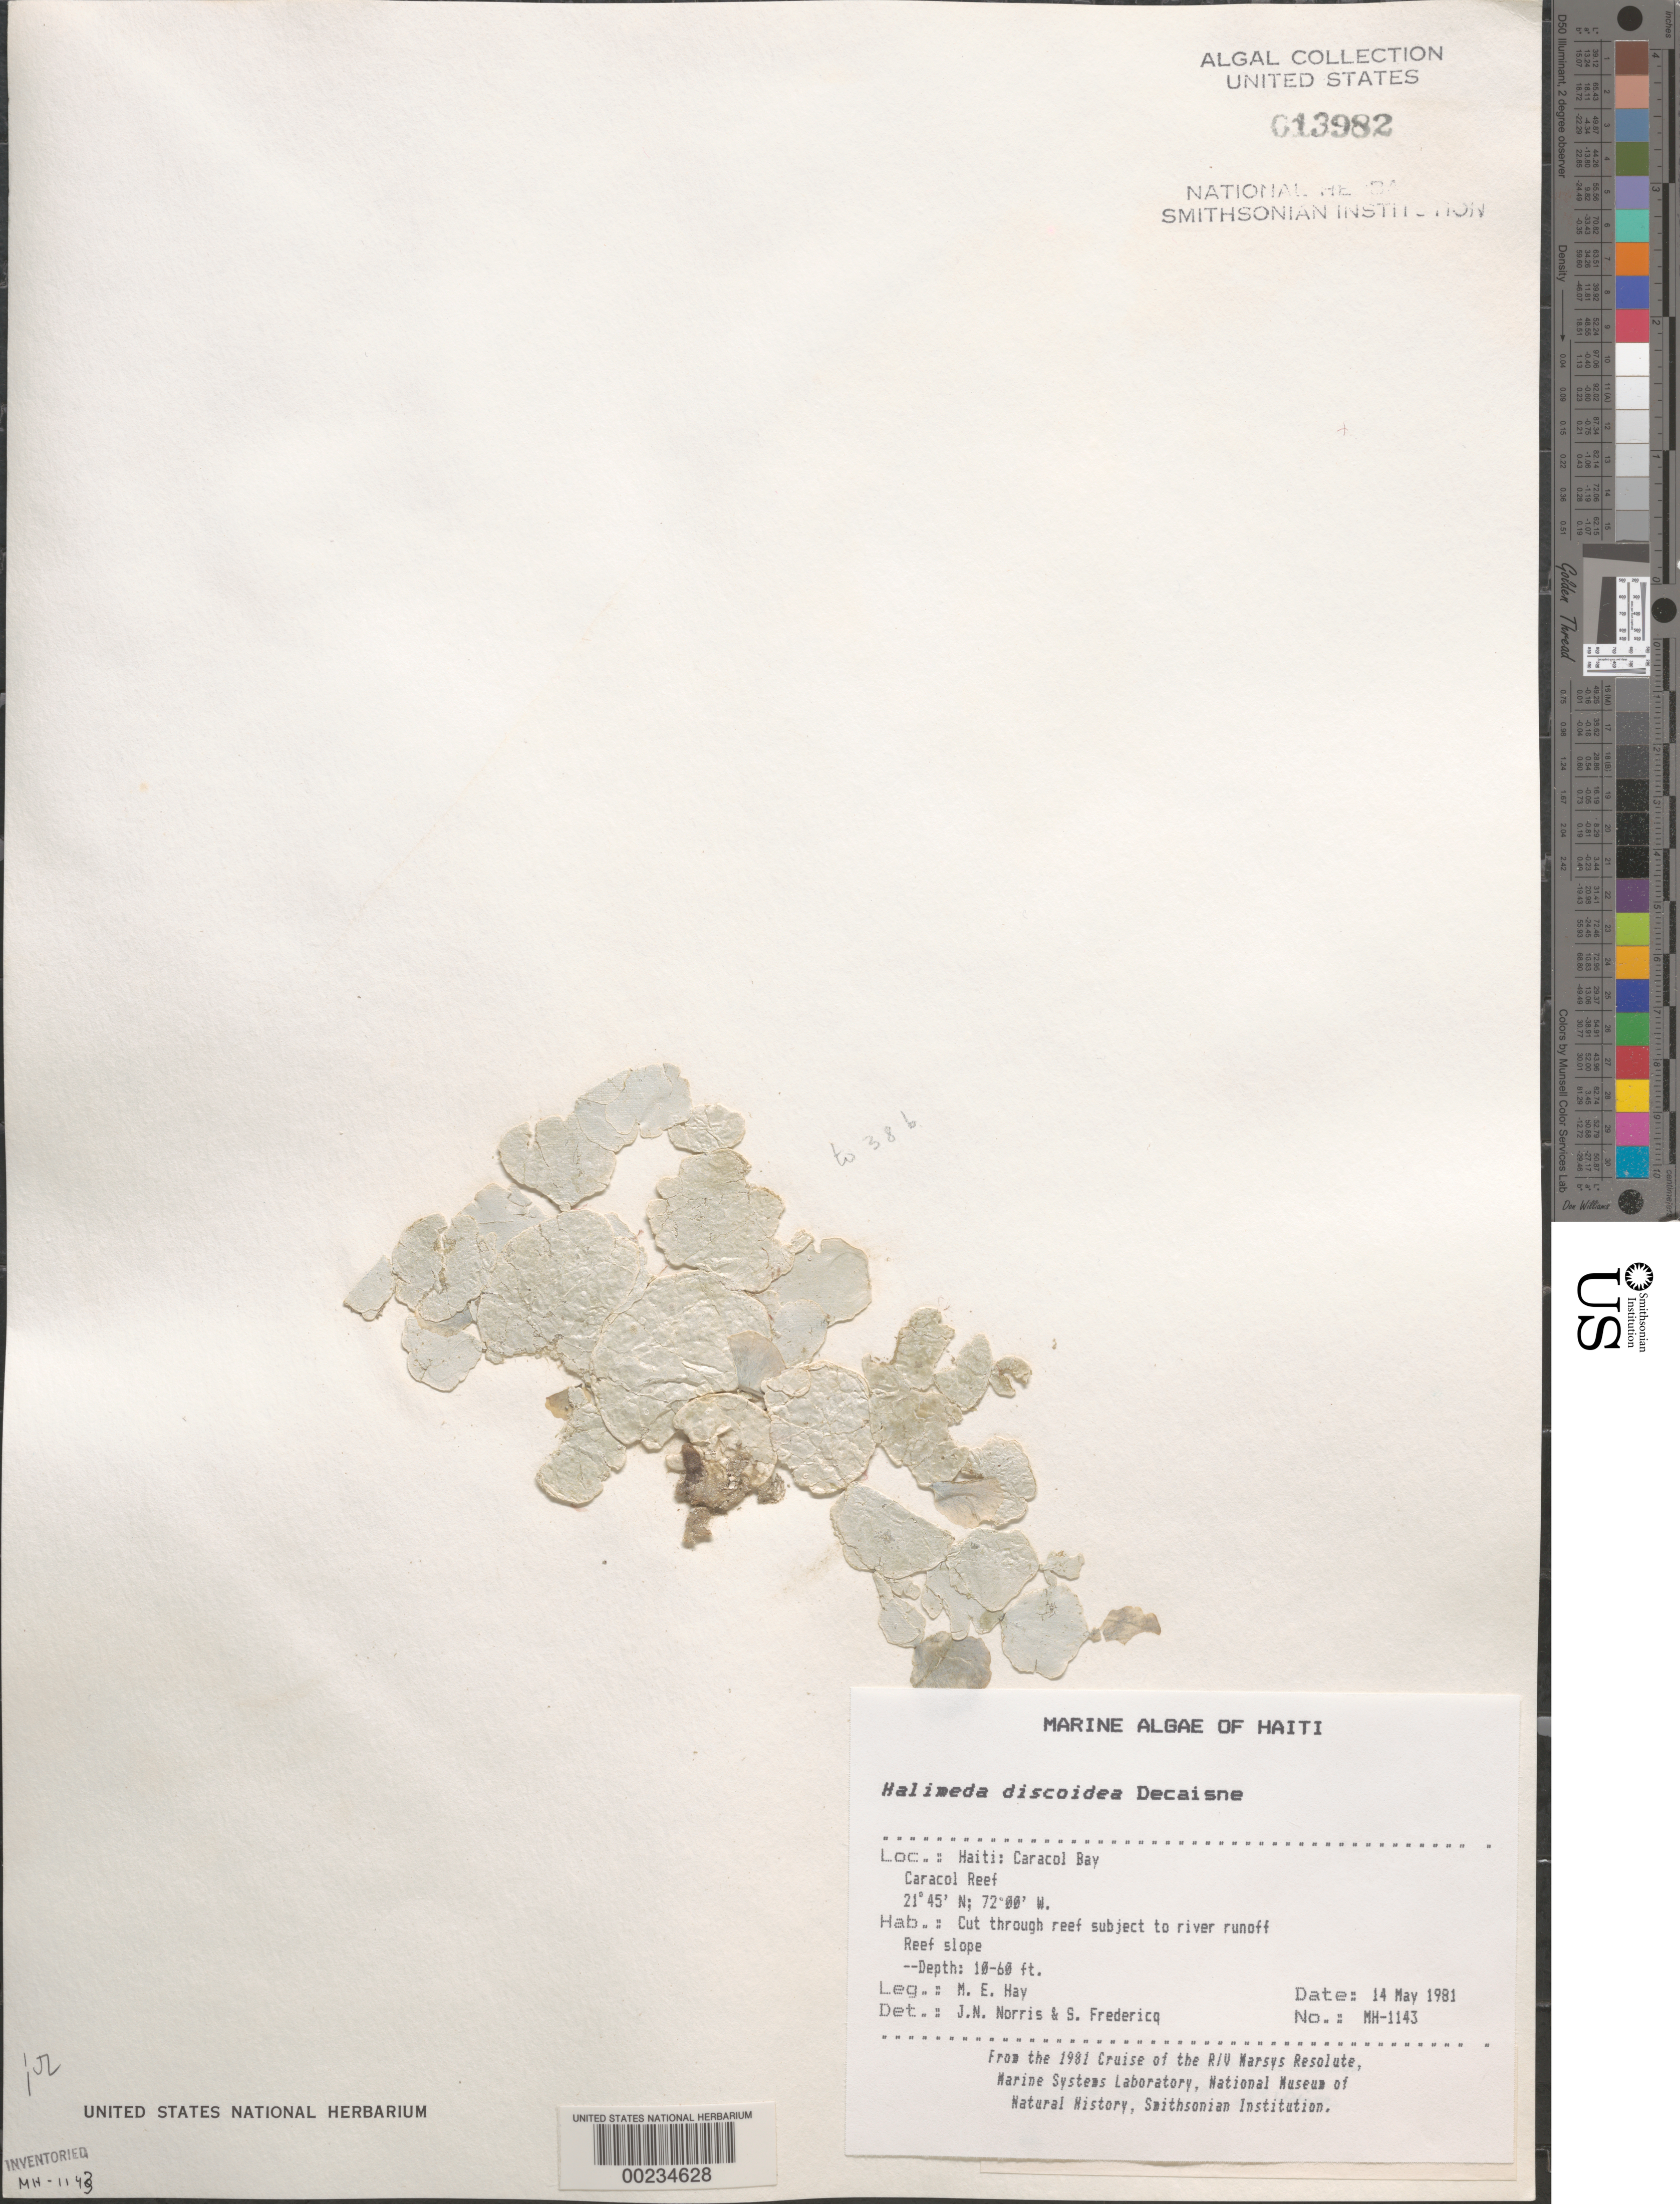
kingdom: Plantae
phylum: Chlorophyta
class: Ulvophyceae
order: Bryopsidales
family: Halimedaceae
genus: Halimeda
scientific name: Halimeda discoidea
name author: Decne.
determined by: Norris, J. N.; Fredericq, S.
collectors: M. E. Hay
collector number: MEH-1143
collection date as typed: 14 May 1981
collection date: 1981-05-14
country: Haiti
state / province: Nord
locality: Caracol Reef, Caracol Bay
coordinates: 21 45'N, 72 00'W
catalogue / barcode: US 13982